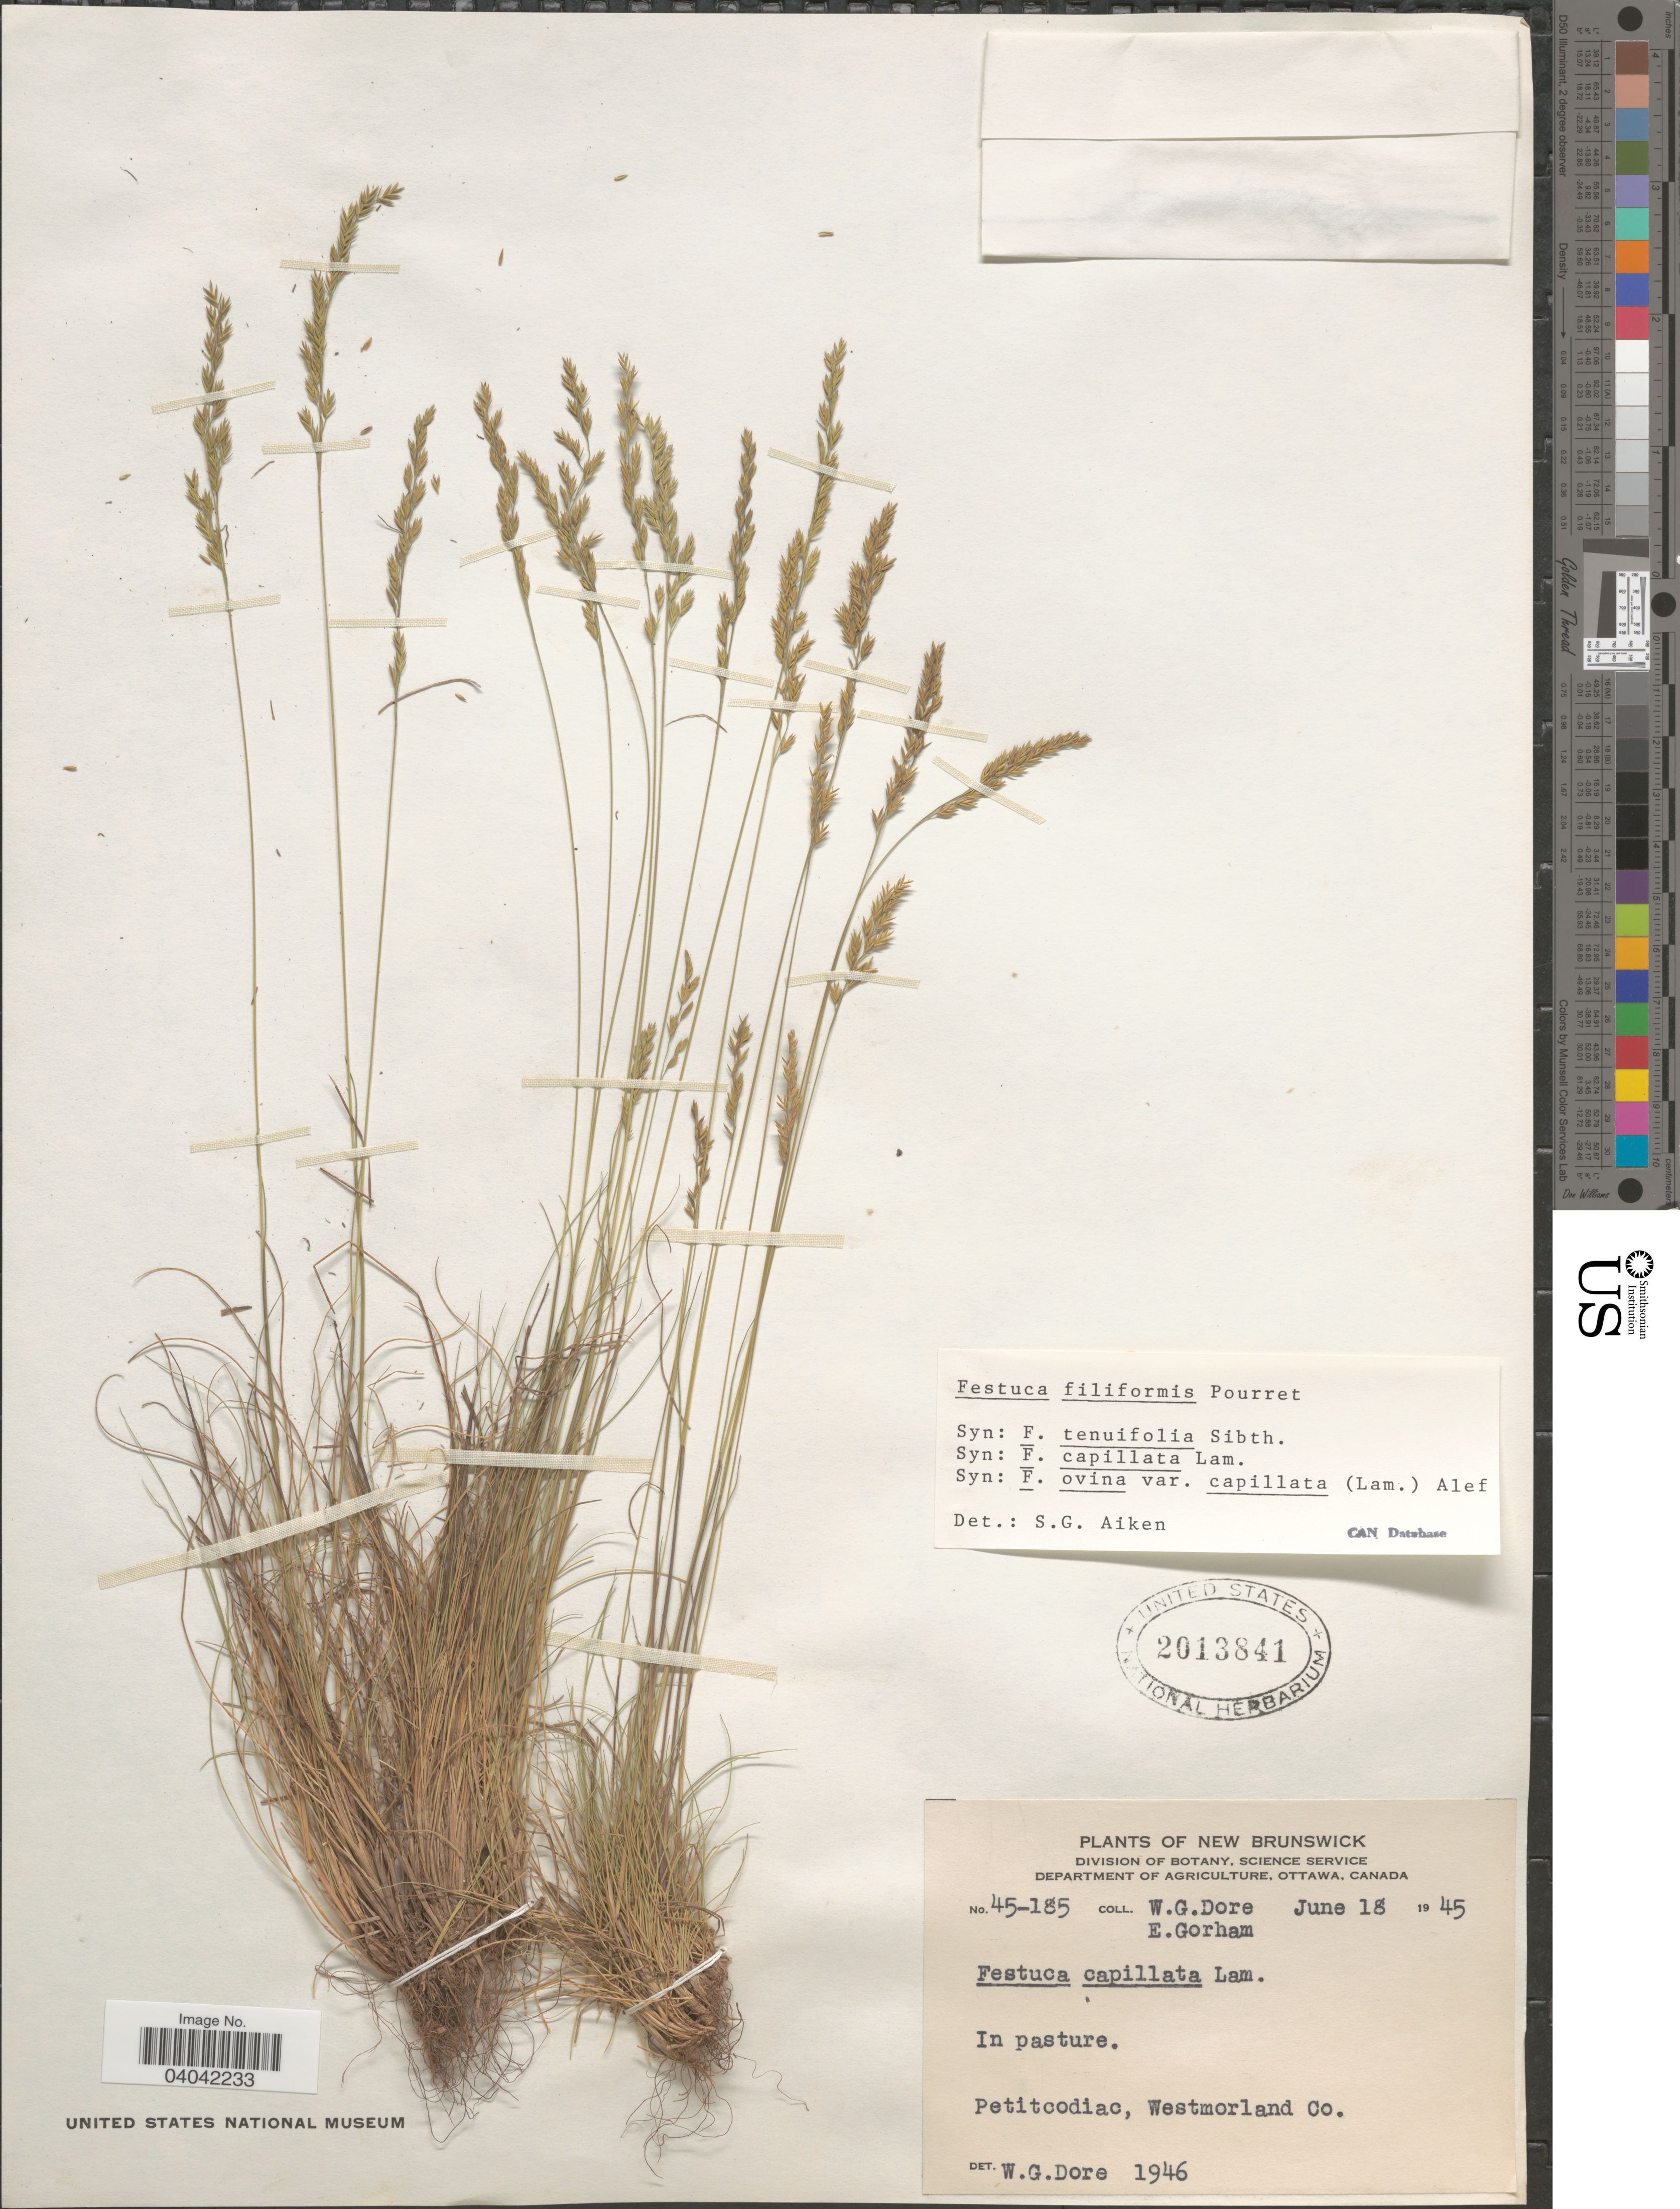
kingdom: Plantae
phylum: Tracheophyta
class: Liliopsida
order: Poales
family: Poaceae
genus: Festuca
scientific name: Festuca filiformis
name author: Pourr.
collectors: W. Dore & E. Gorham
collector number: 45-185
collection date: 1945-06-18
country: Canada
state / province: New Brunswick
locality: In pasture. Petitcodiac, Westmorland Co.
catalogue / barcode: US 2013841